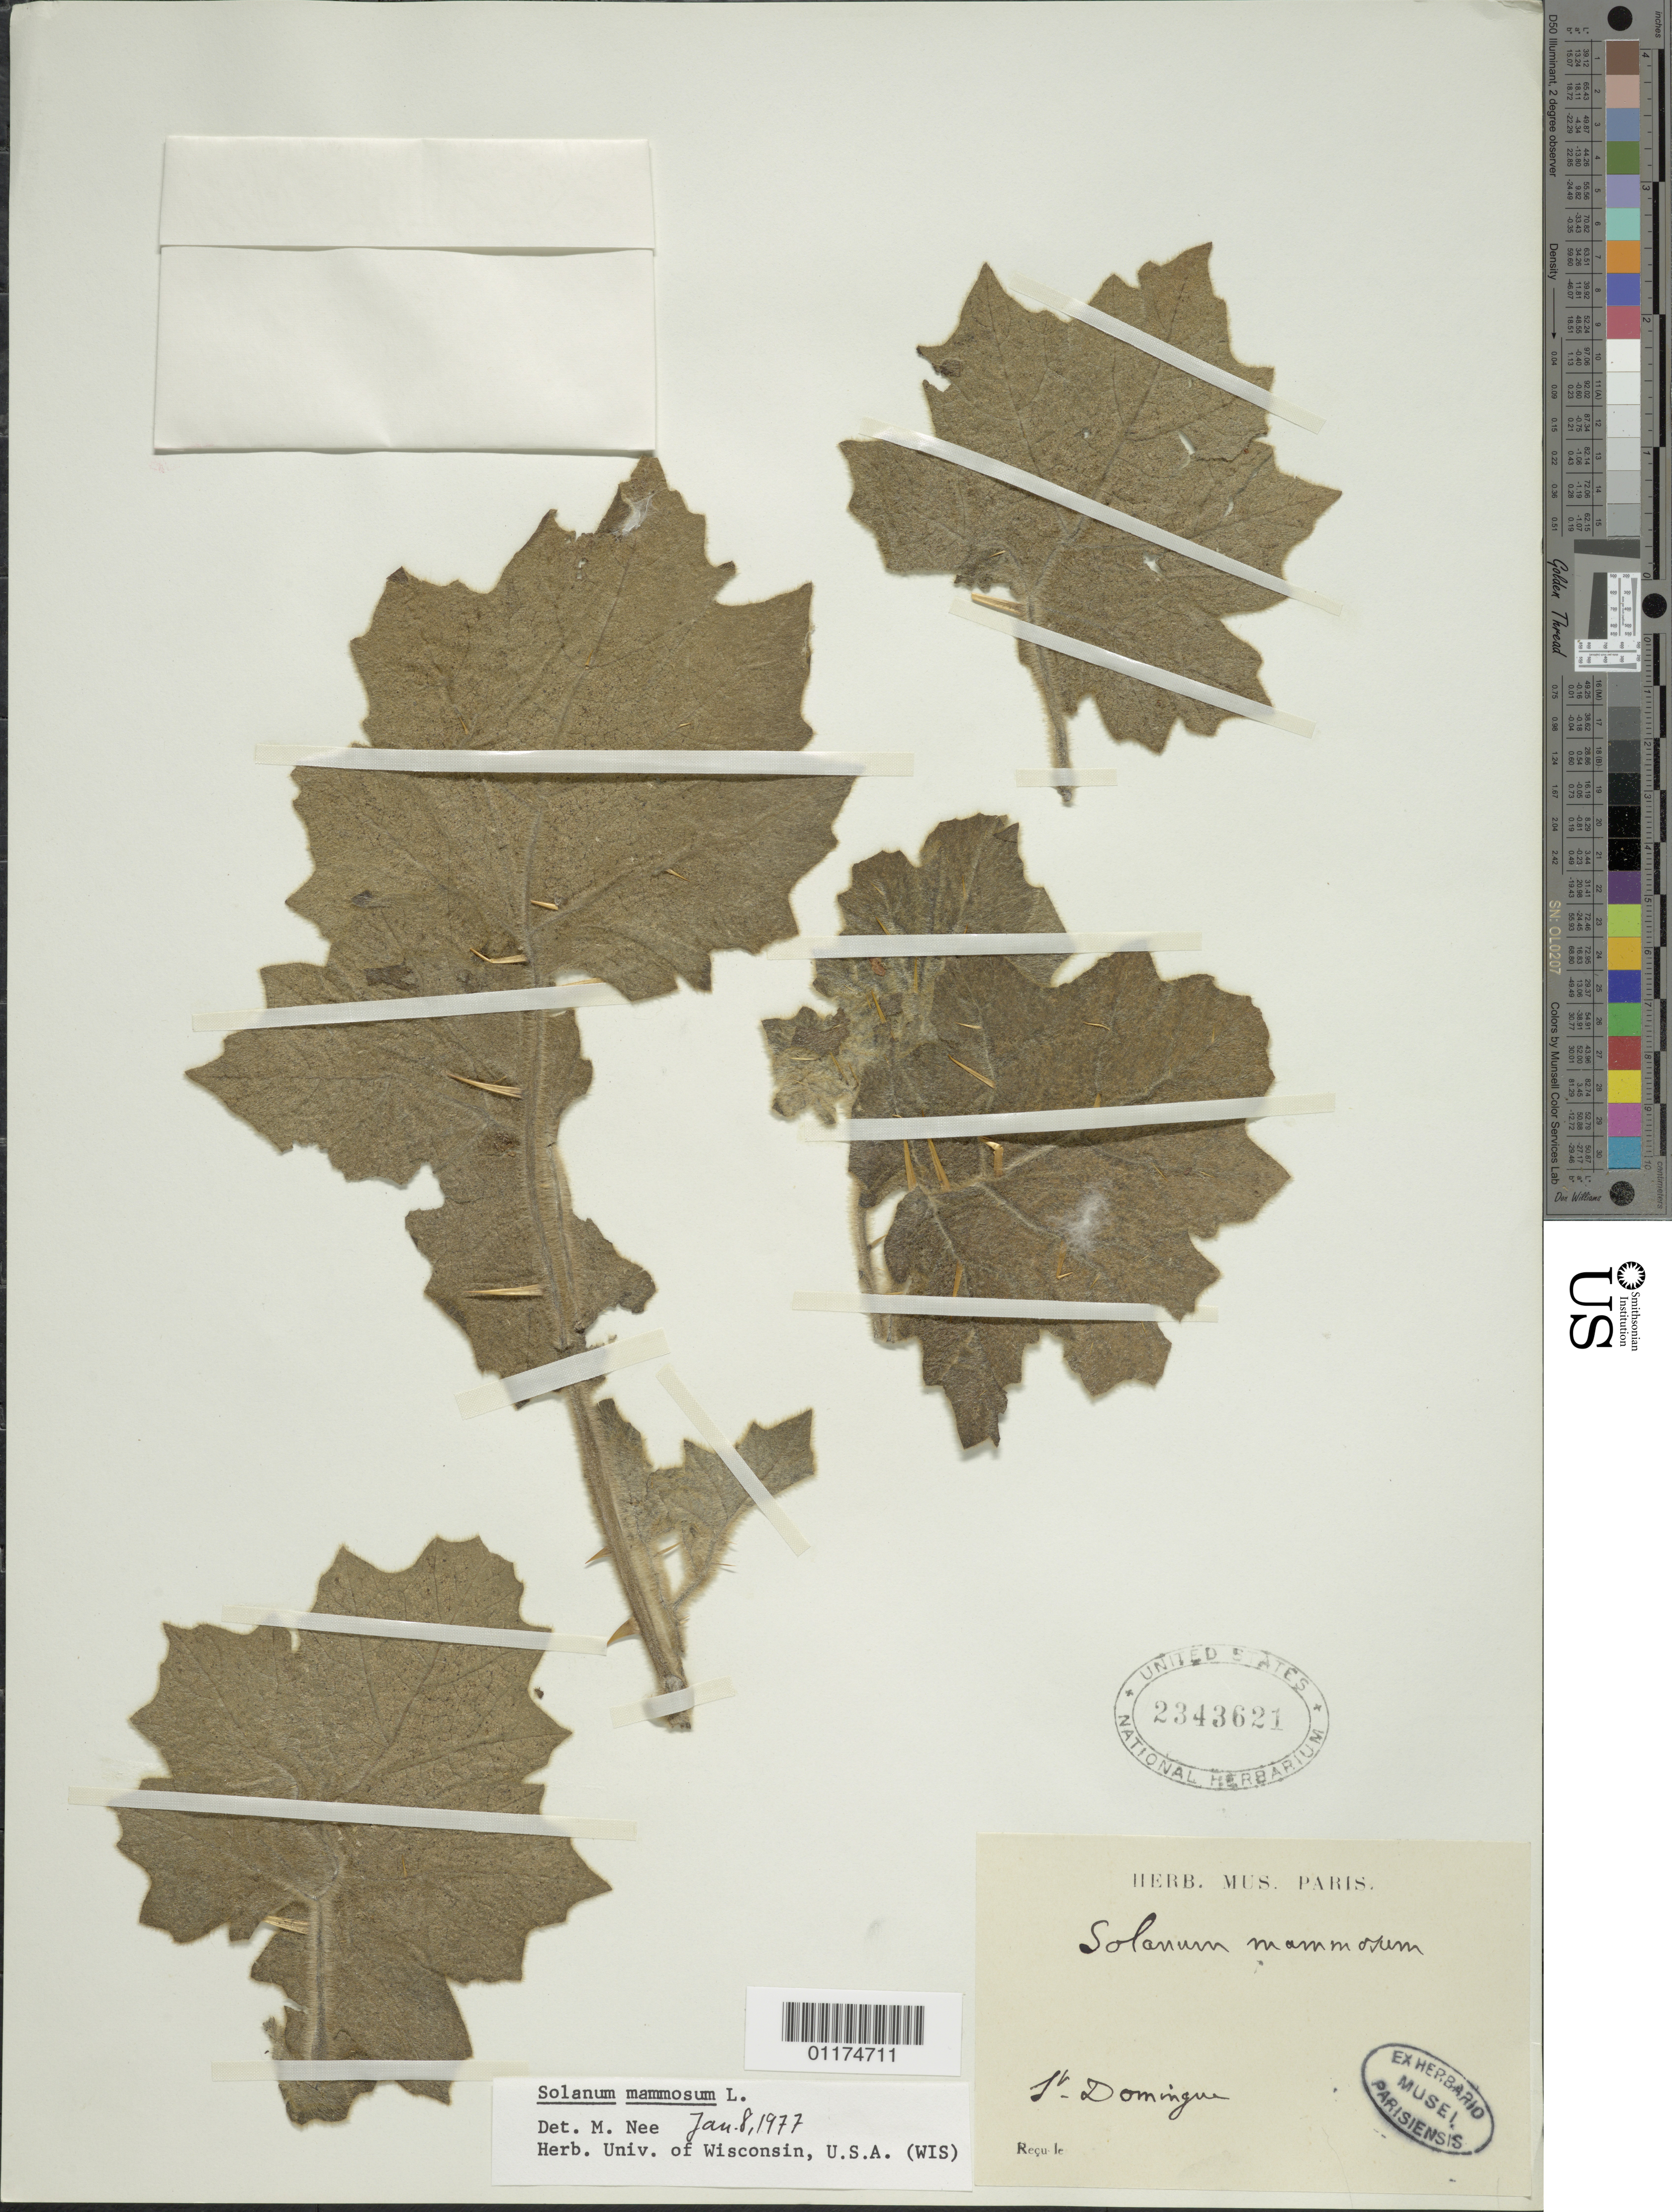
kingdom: Plantae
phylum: Tracheophyta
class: Magnoliopsida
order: Solanales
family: Solanaceae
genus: Solanum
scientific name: Solanum mammosum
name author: L.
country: Haiti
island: Hispaniola I.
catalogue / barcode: US 2343621